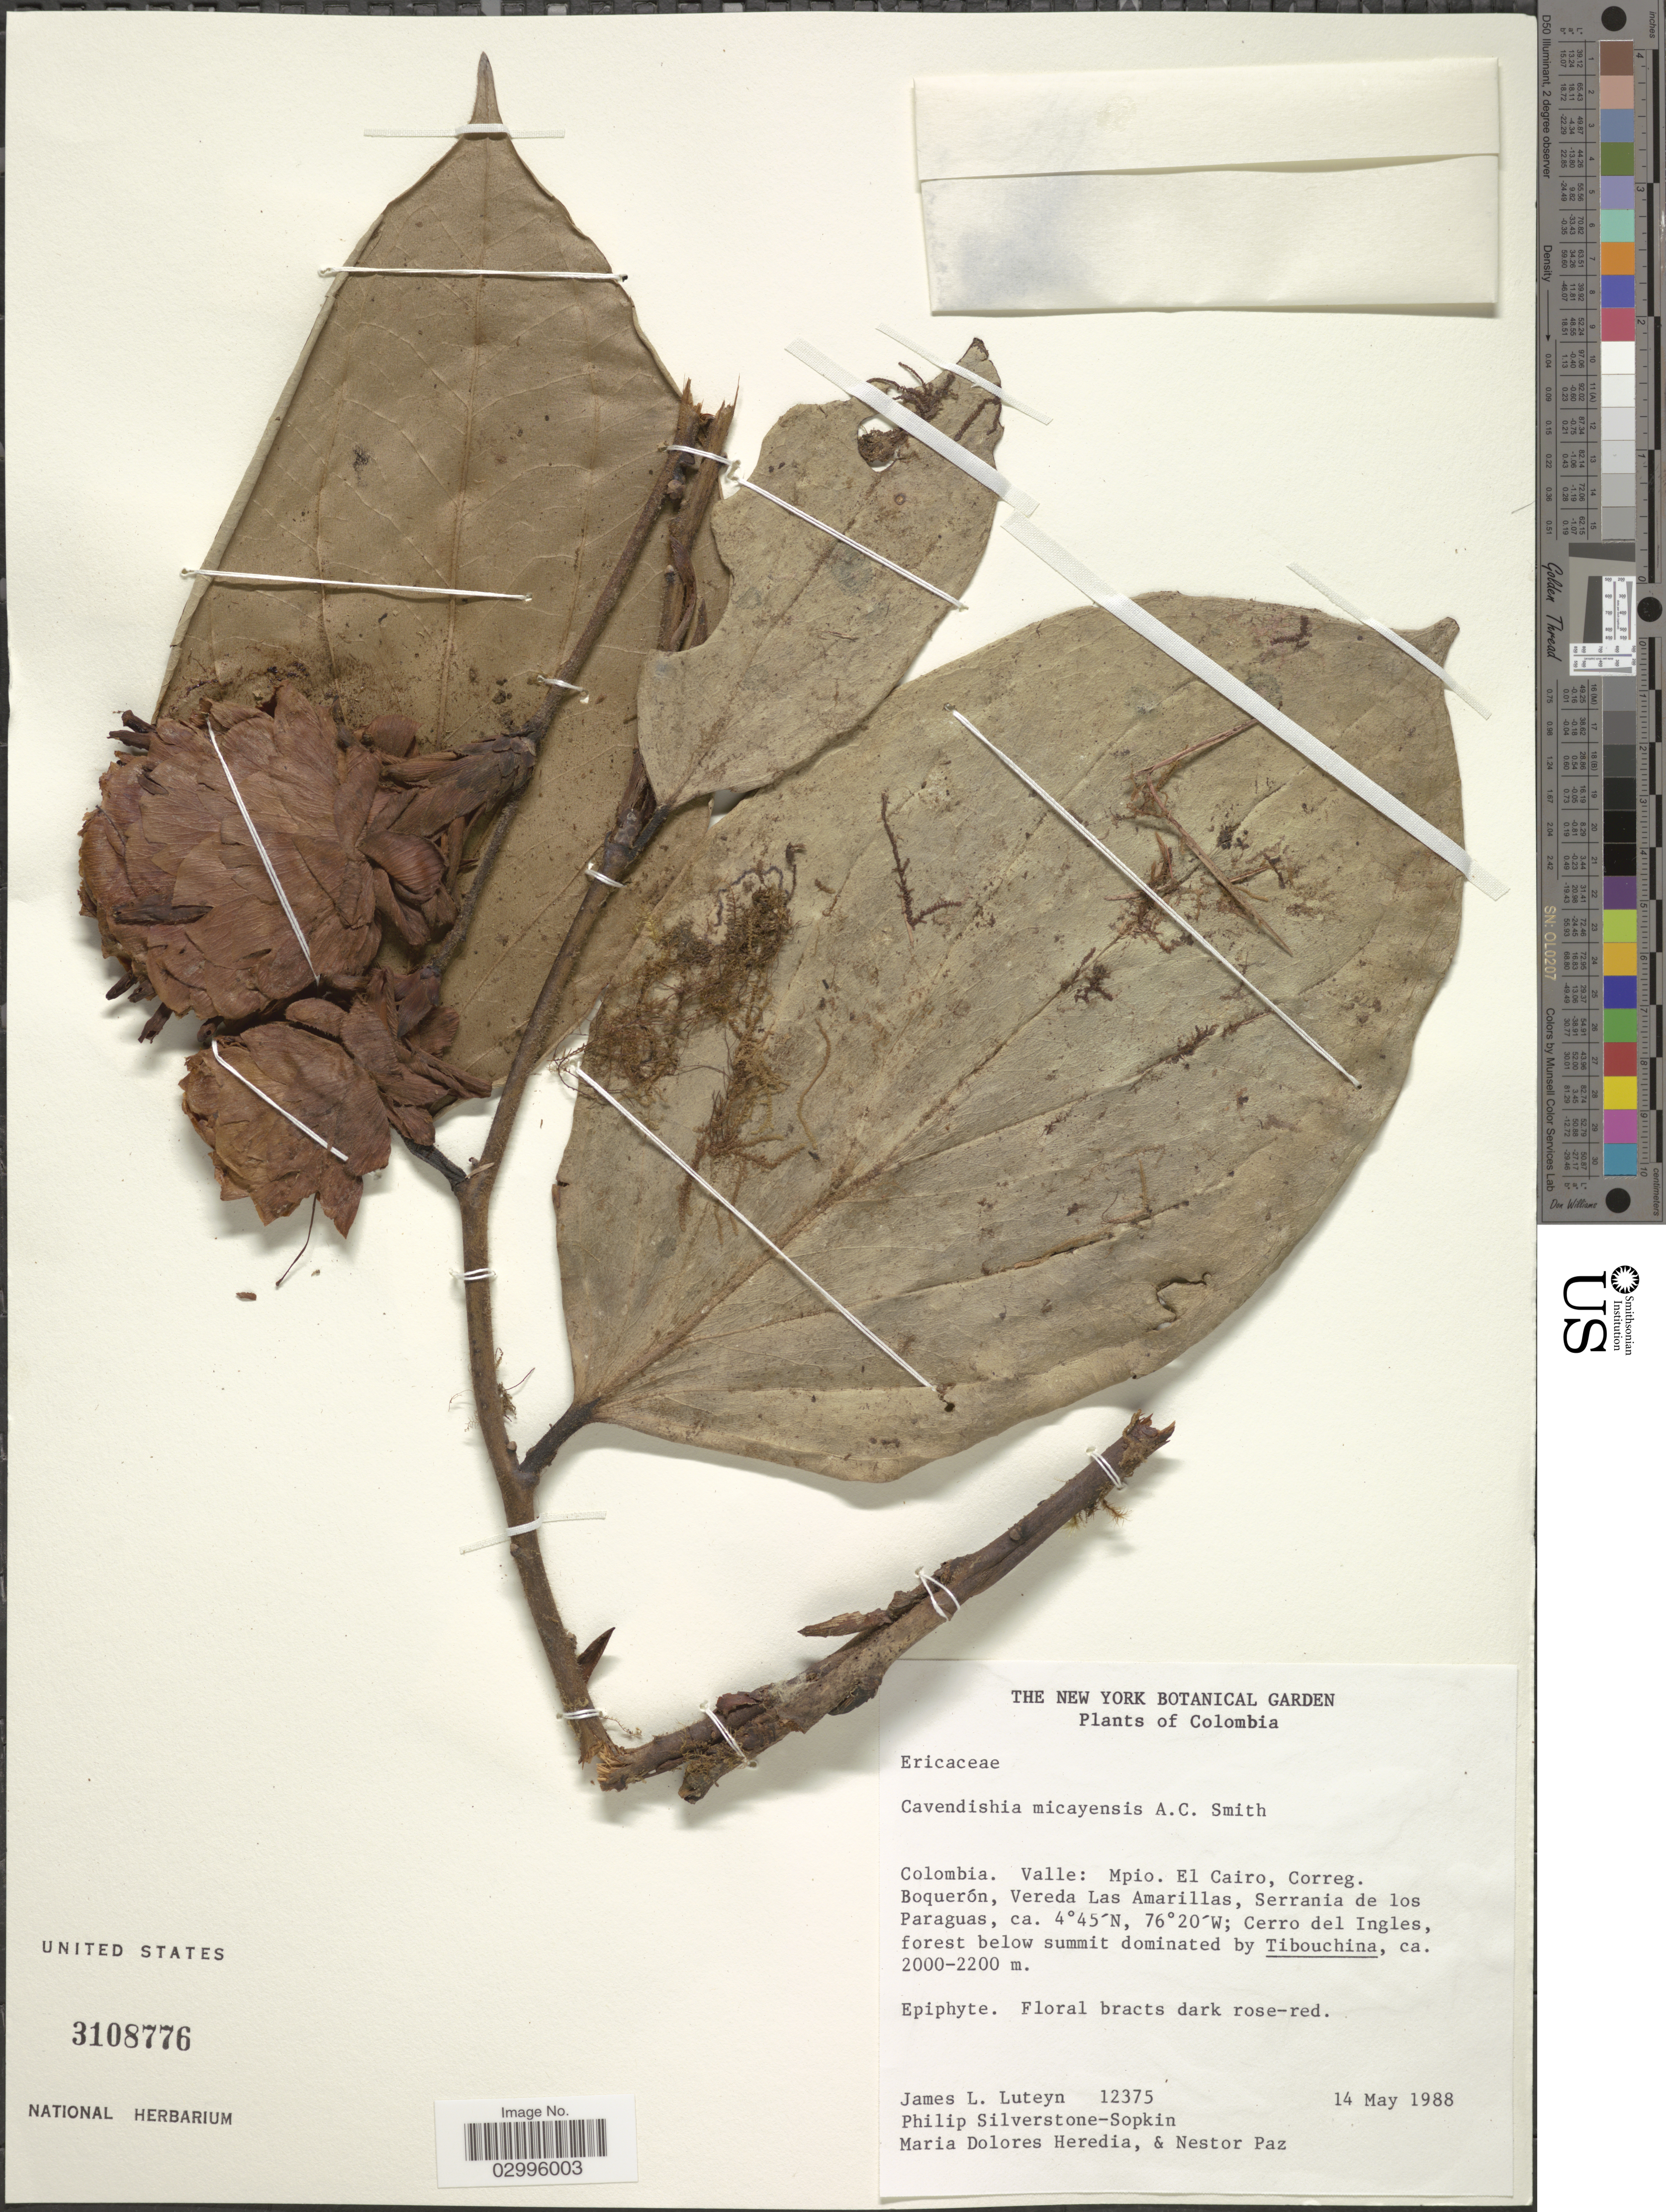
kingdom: Plantae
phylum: Tracheophyta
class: Magnoliopsida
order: Ericales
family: Ericaceae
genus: Cavendishia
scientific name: Cavendishia micayensis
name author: A.C. Sm.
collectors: J. Luteyn, P. A. Silverstone-Sopkin, M. Dolores Heredia & N. Paz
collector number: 12375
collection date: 1988-05-14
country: Colombia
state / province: Valle del Cauca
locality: Valle: Mpio. El Cairo, Correg. Boquerón, Vereda Las Amarillas, Serrania de los Paraguas. Cerro del Ingles, forest below summit.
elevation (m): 2000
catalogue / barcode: US 3108776